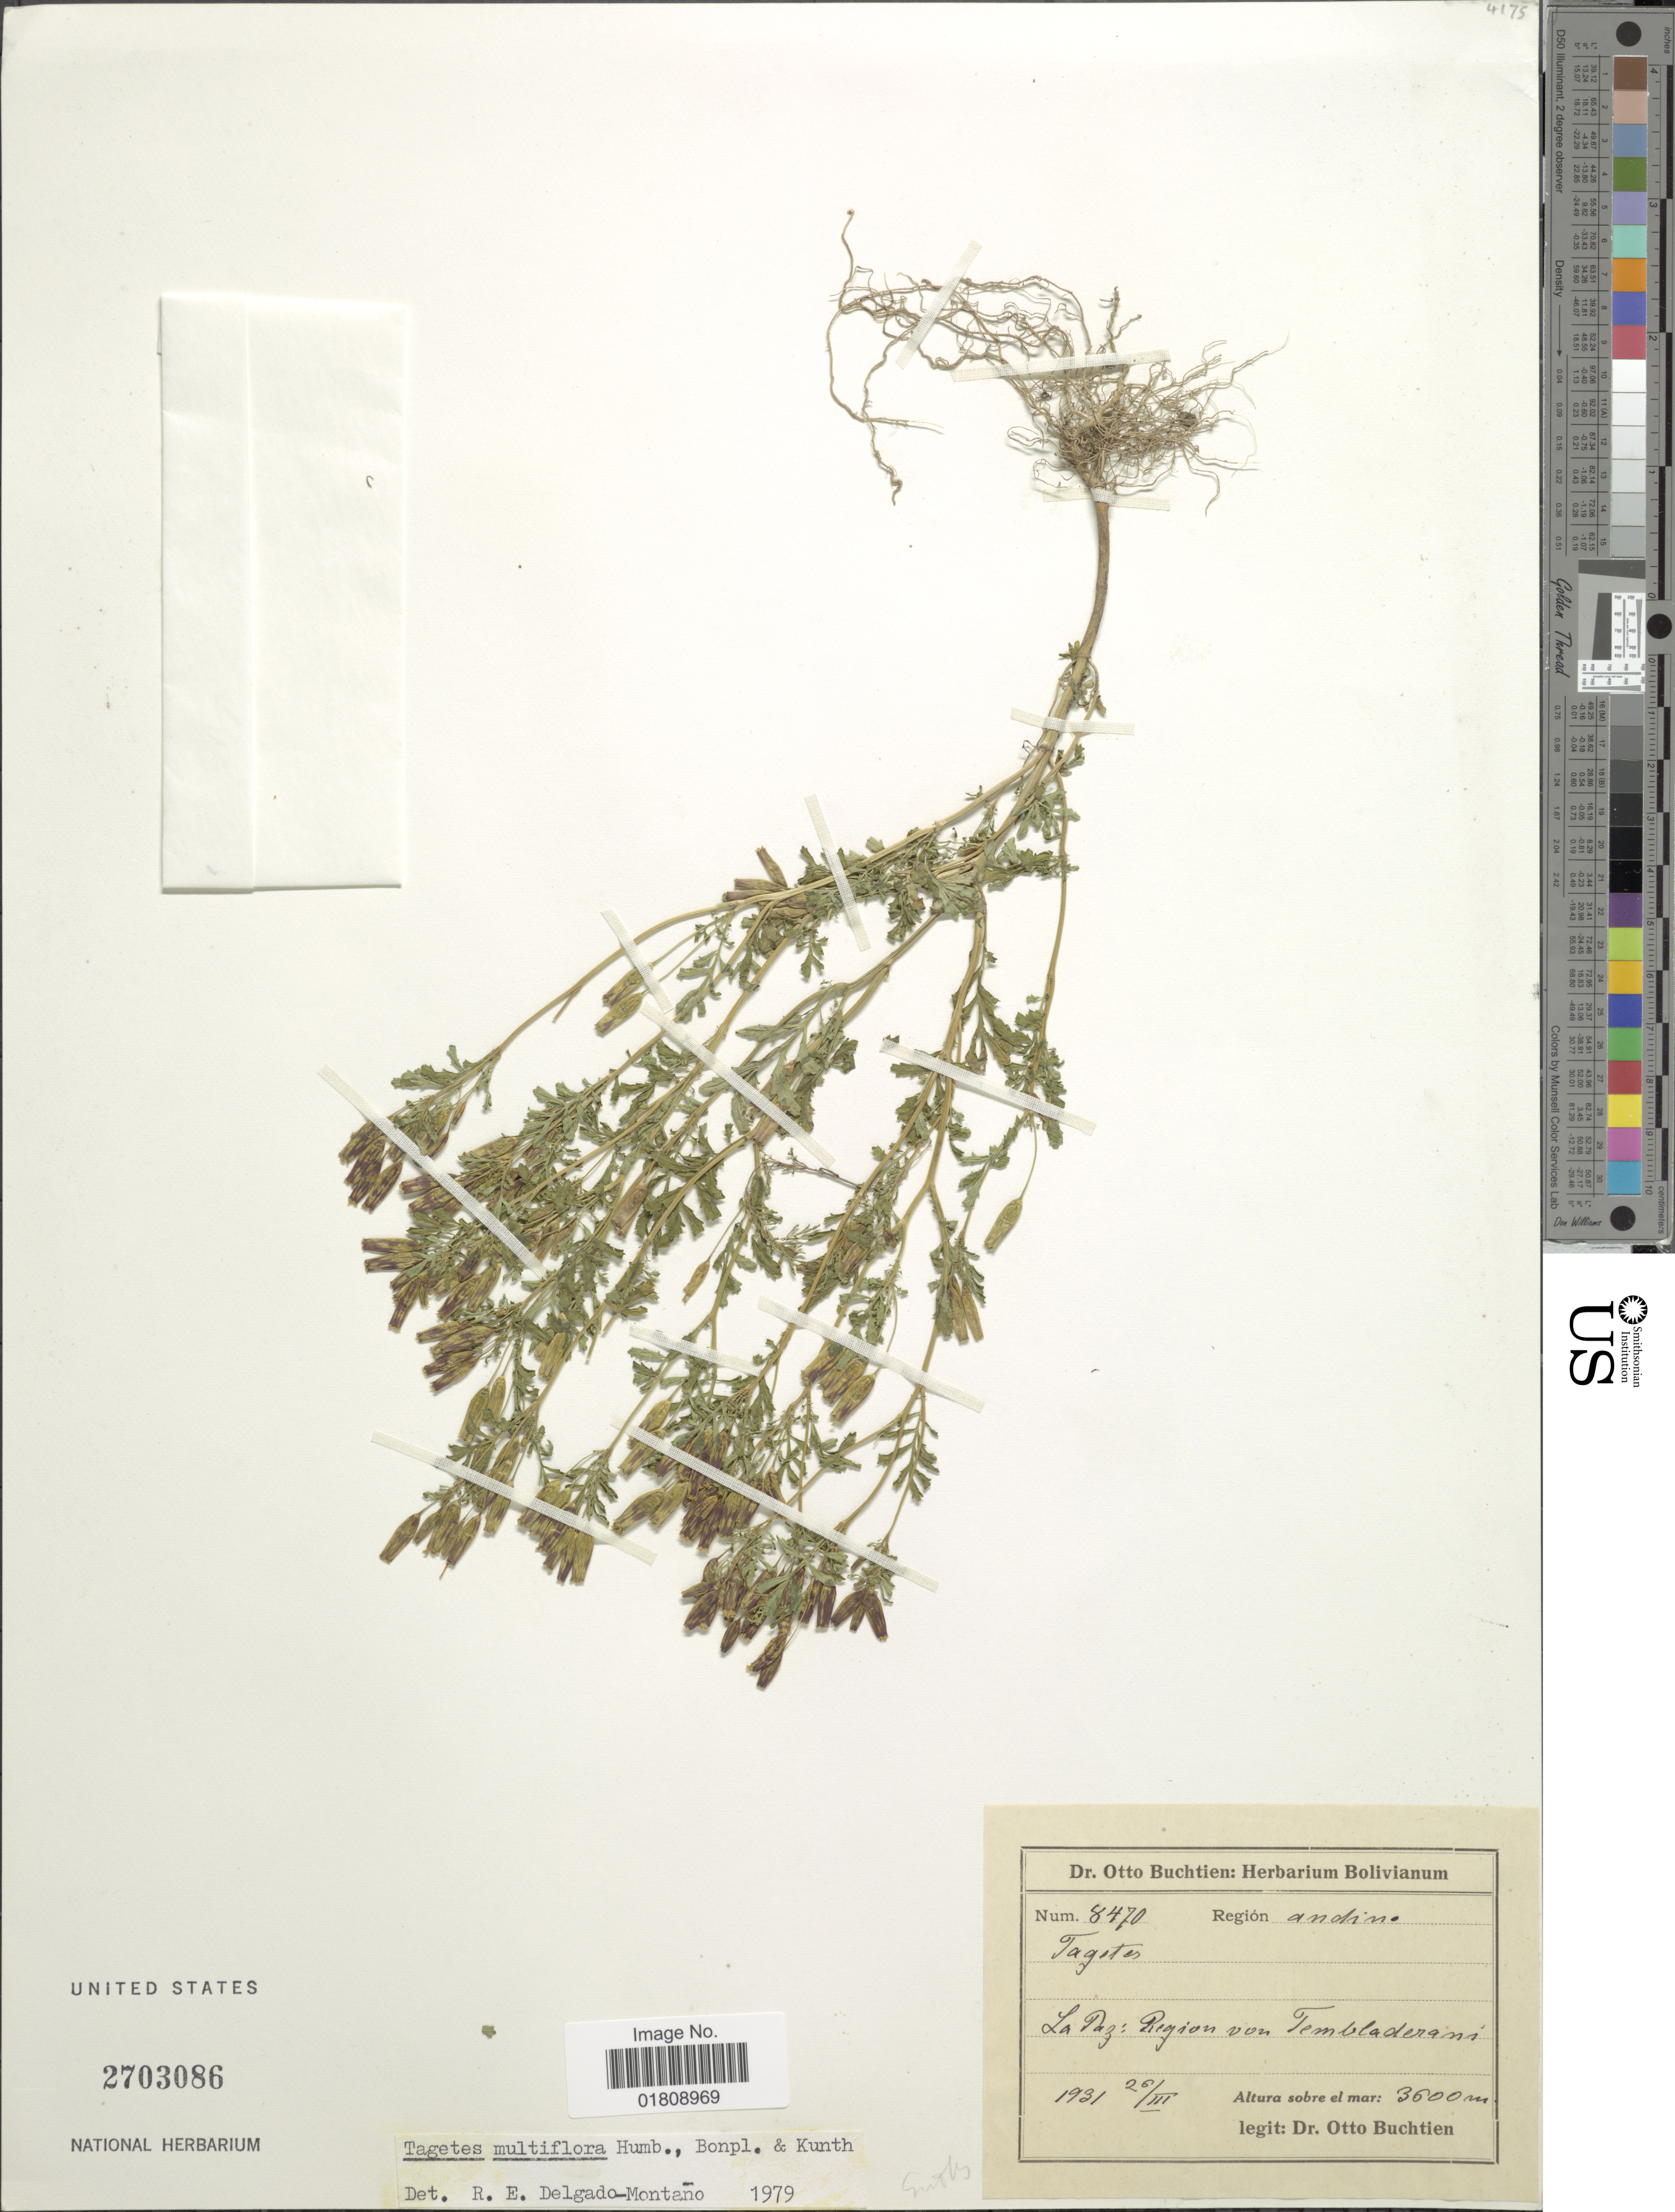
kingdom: Plantae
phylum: Tracheophyta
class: Magnoliopsida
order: Asterales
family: Asteraceae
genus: Tagetes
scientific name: Tagetes multiflora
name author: Kunth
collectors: O. Buchtien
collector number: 8470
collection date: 1931-03-26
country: Bolivia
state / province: La Paz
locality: Region von Tembladerani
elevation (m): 3600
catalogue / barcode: US 2703086